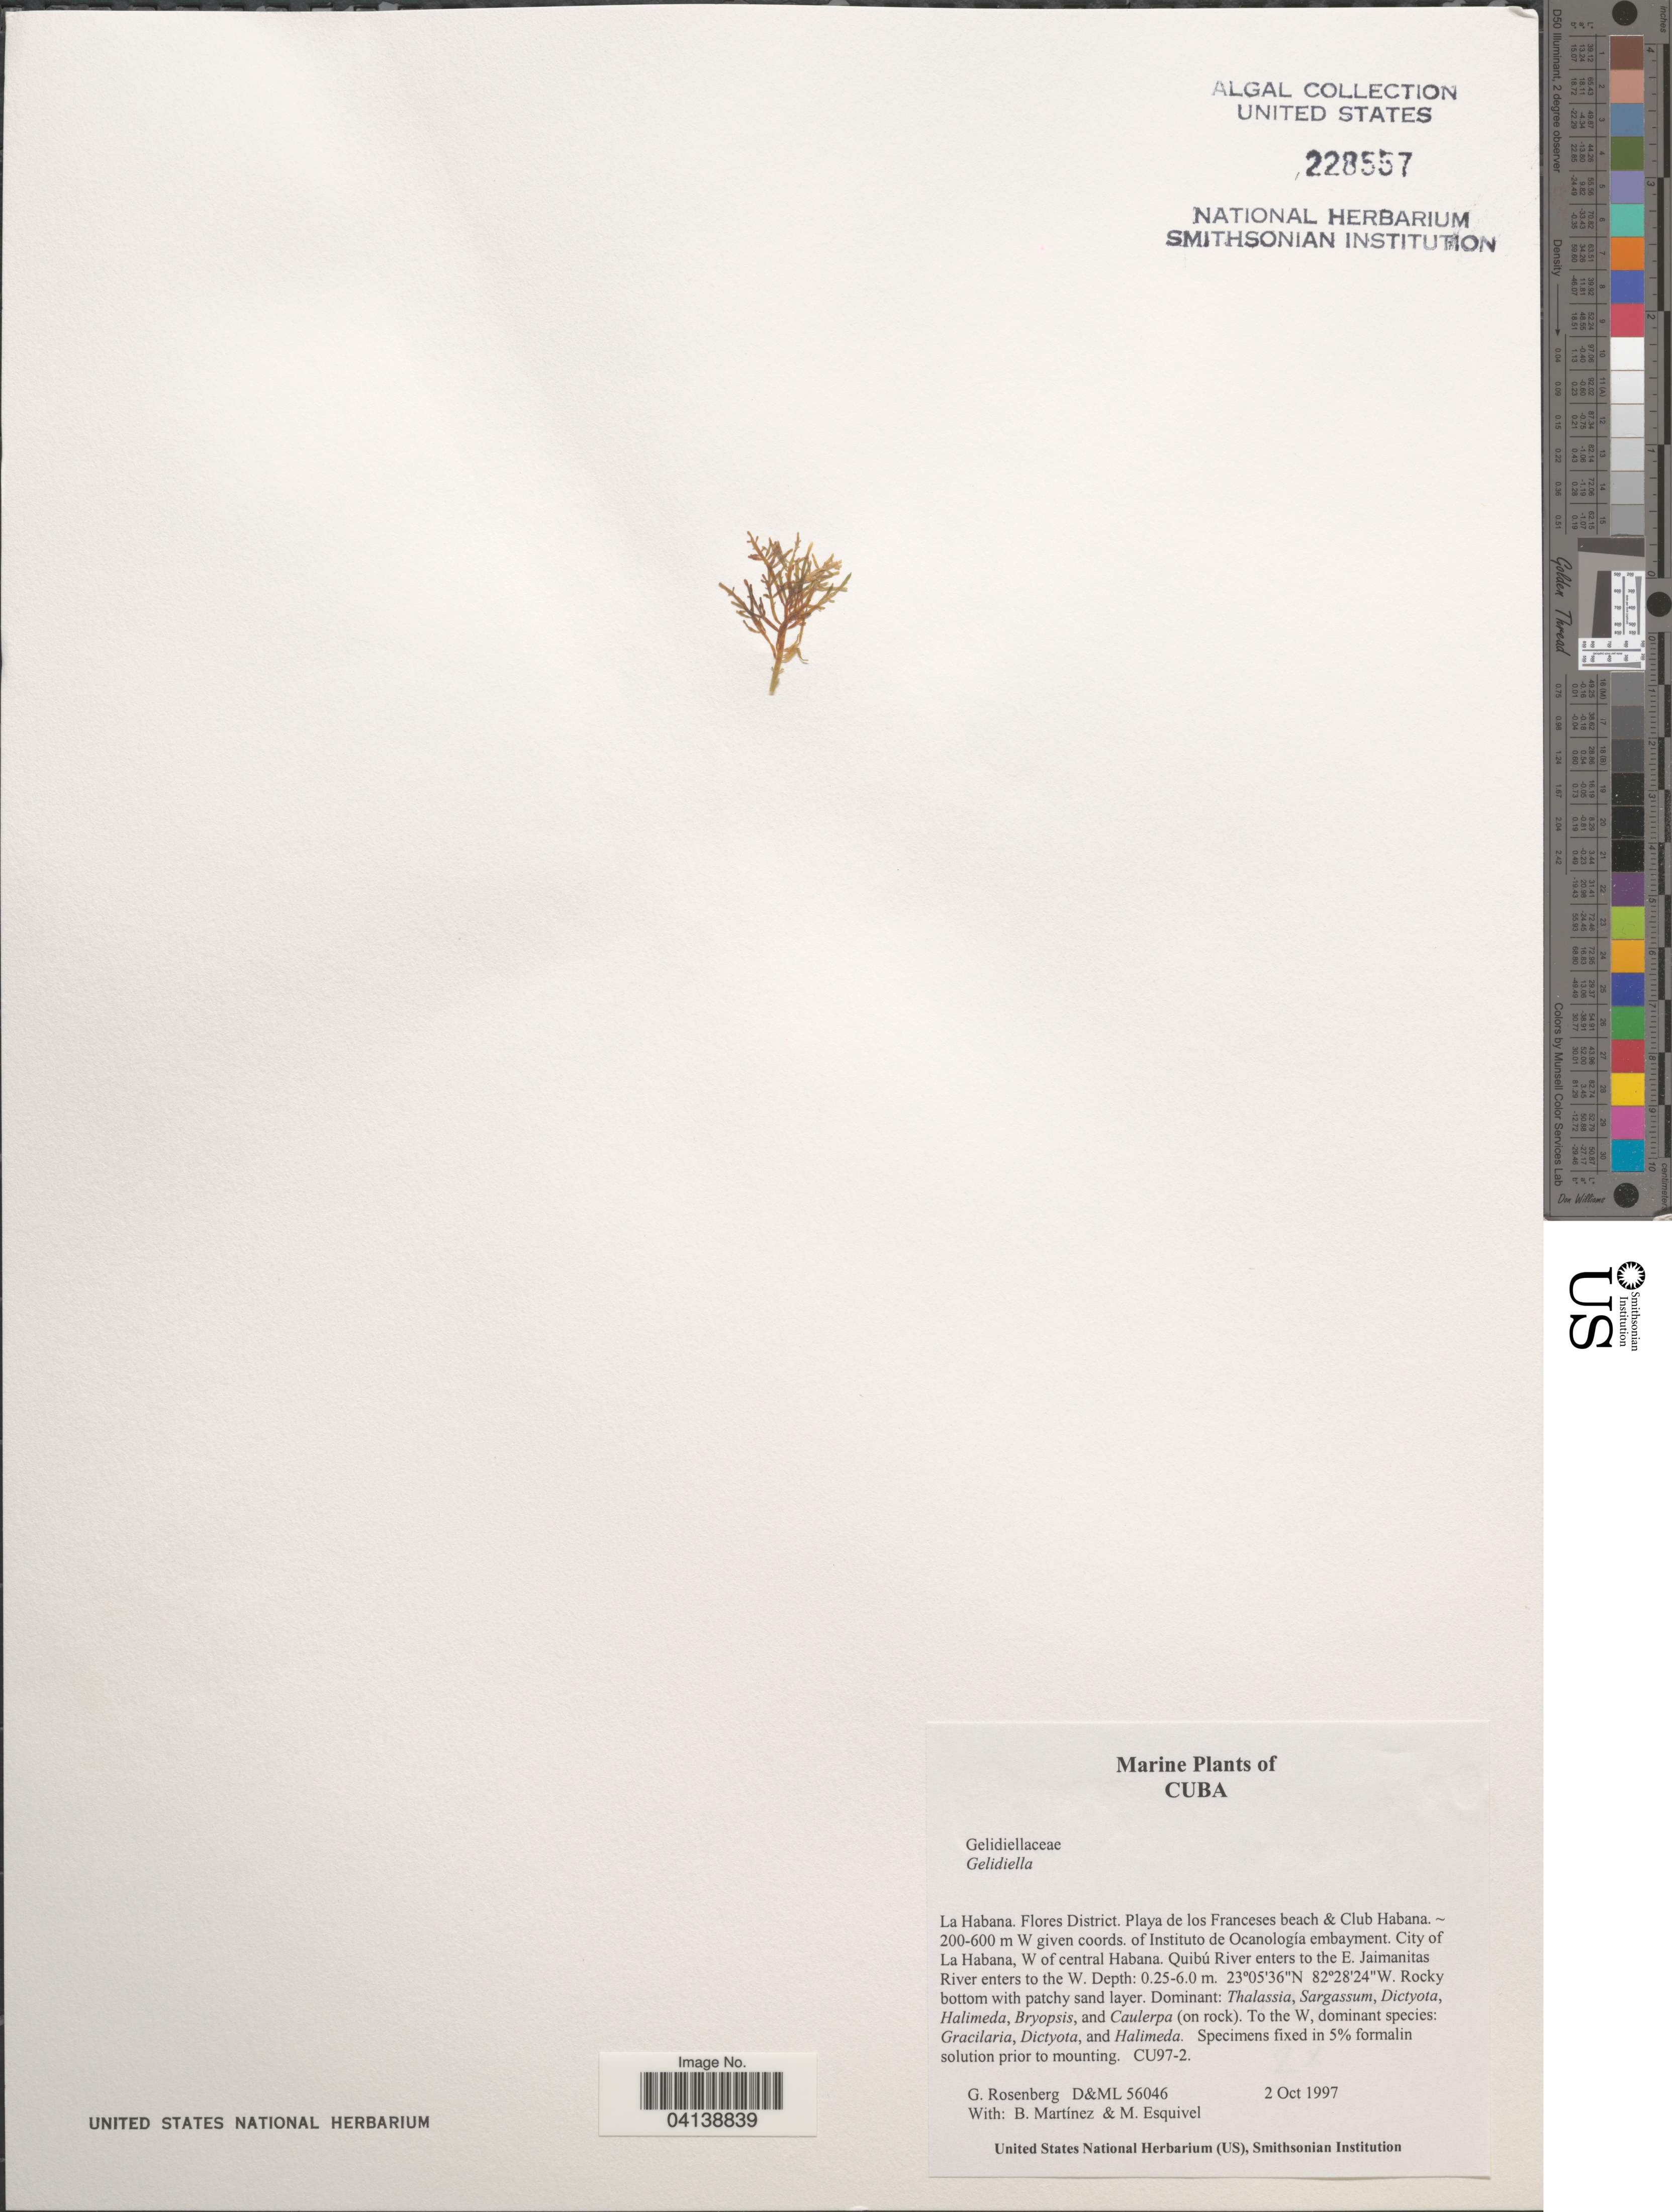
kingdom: Plantae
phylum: Rhodophyta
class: Florideophyceae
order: Gelidiales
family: Gelidiellaceae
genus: Gelidiella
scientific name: Gelidiella sp.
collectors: G. Rosenberg, B. Martinez & M. Esquivel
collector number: D&ML56046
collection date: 1997-10-02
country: Cuba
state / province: La Habana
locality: Flores District. Playa de los Franceses beach & Club Habana. W given coords. of Instituto de Oceanología embayment. City of La Habana, W of central Havana. Quibú River enters to the E. Jaimanitas River enters to the W.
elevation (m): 200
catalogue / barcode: US 228557